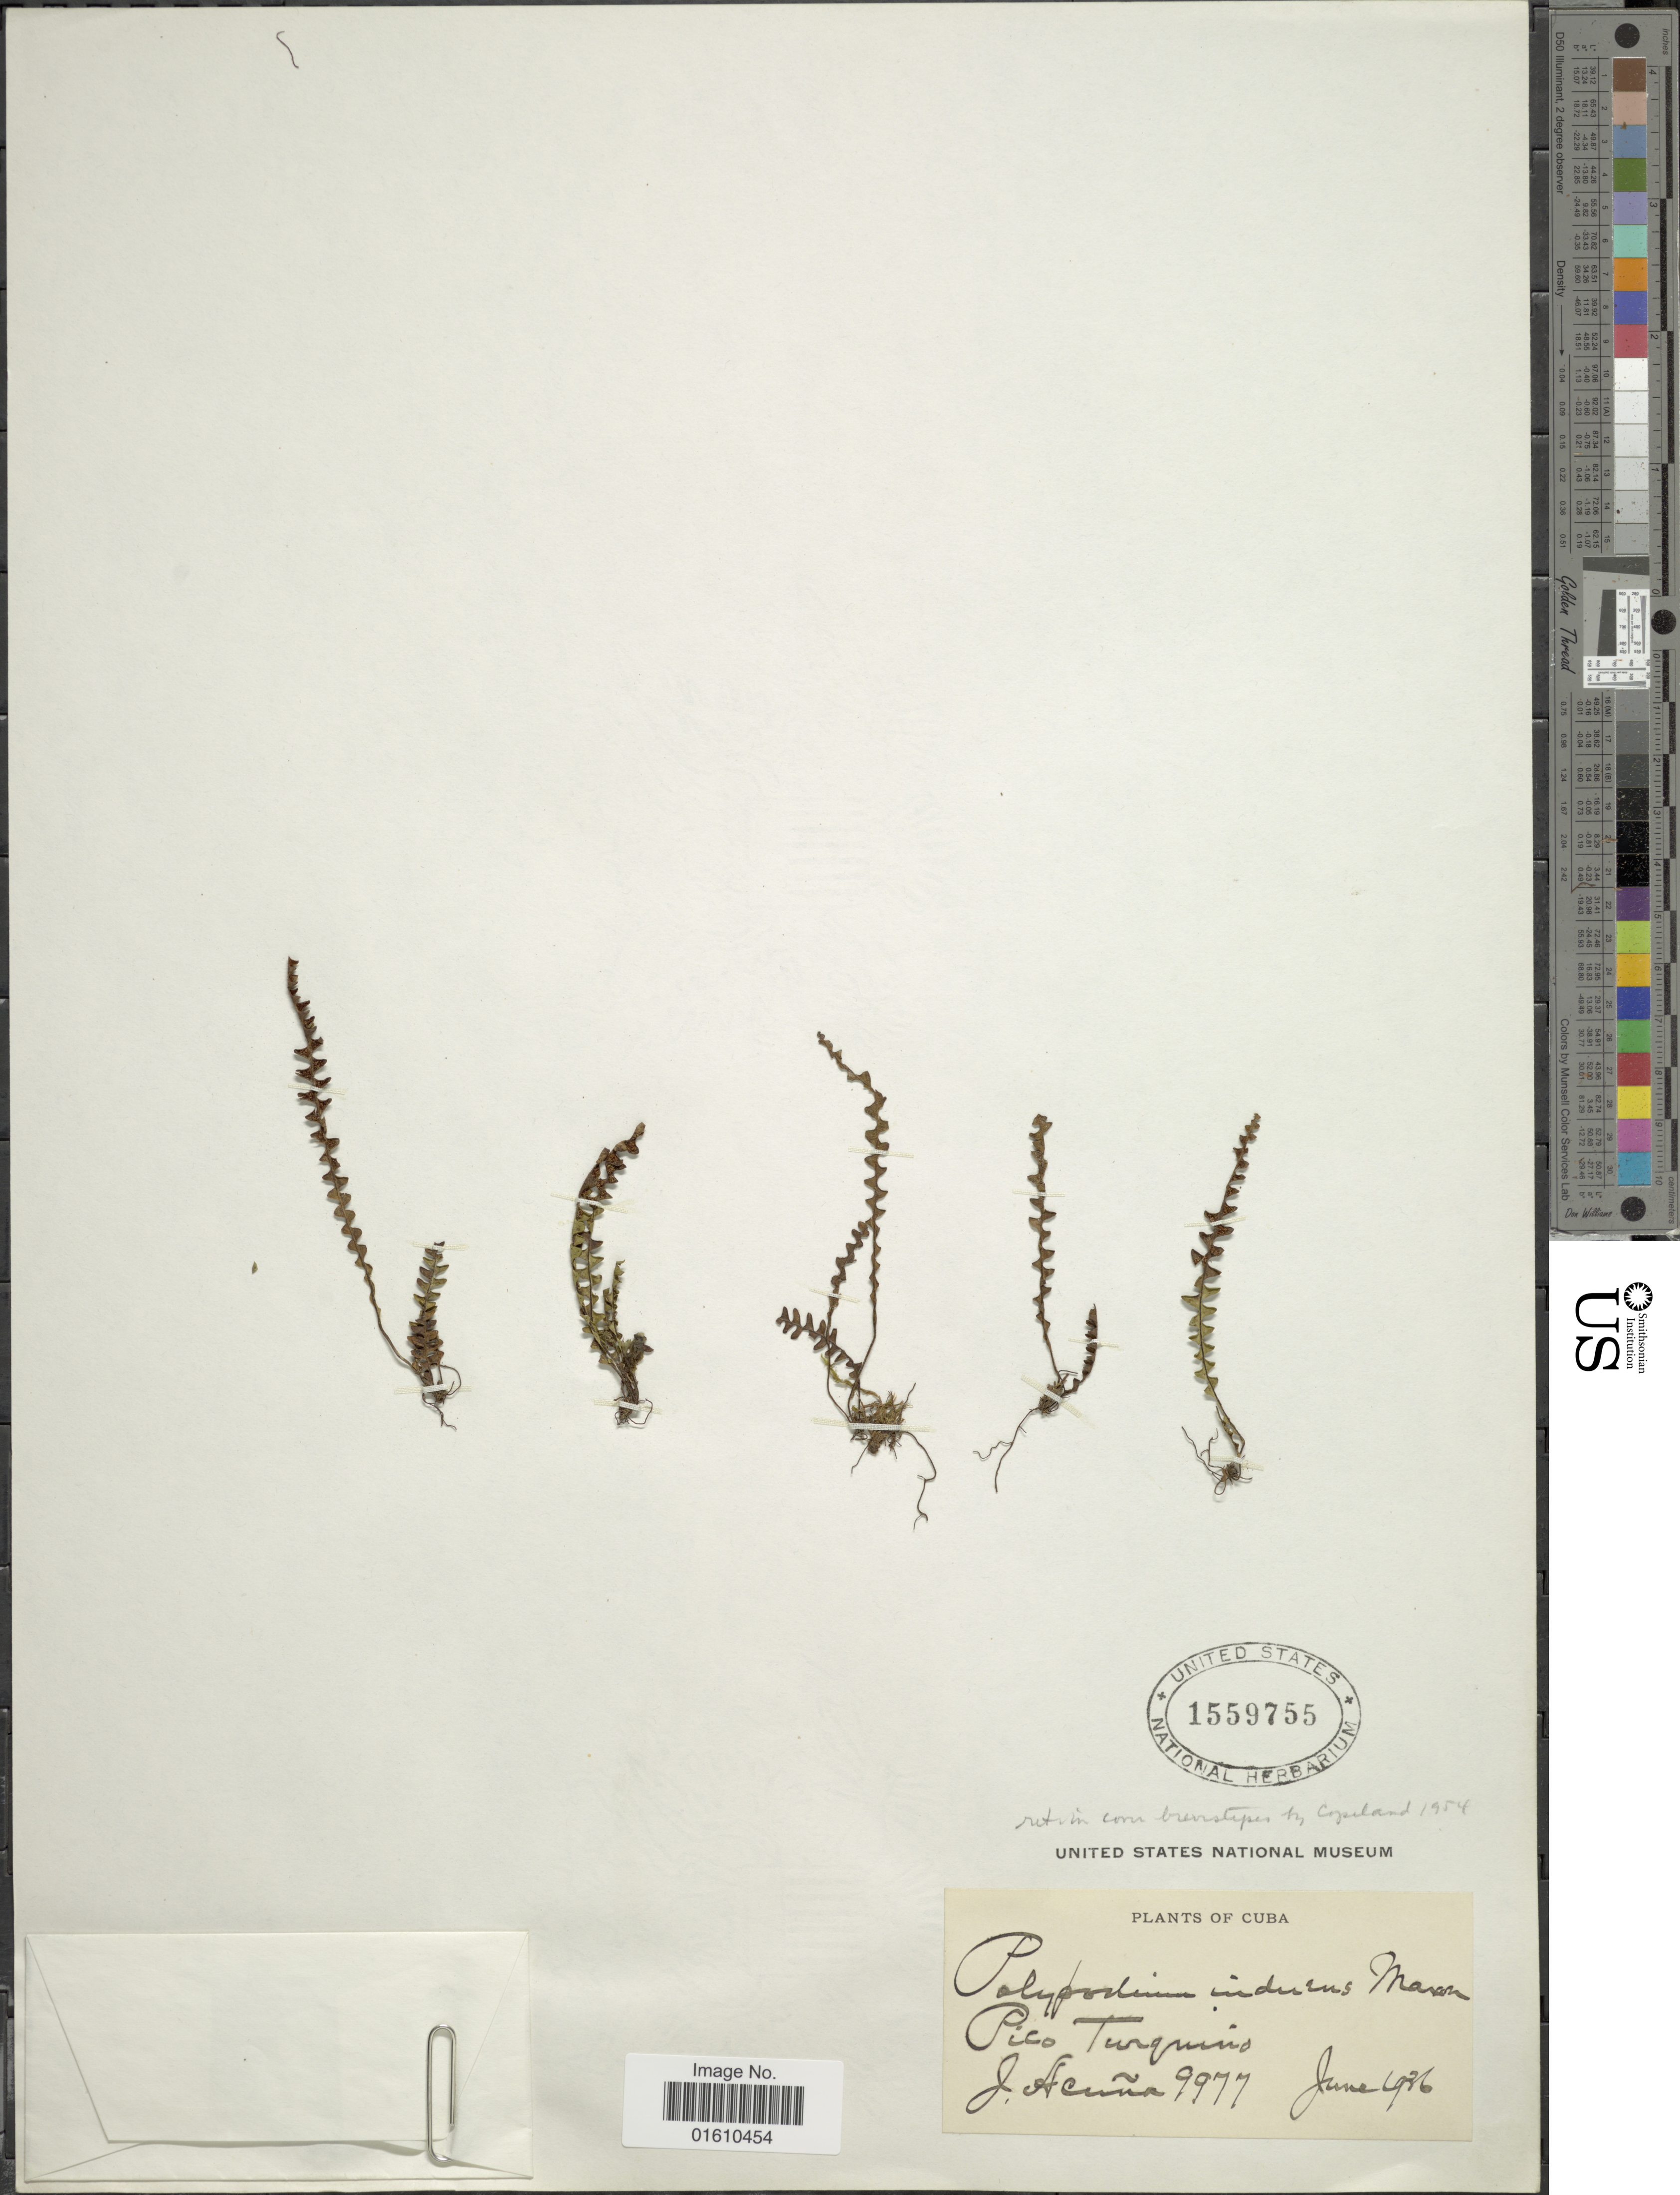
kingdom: Plantae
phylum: Tracheophyta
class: Polypodiopsida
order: Polypodiales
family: Polypodiaceae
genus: Lellingeria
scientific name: Lellingeria brevistipes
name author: (Mett. ex Kuhn) A.R. Sm. & R.C. Moran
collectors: J. Acuña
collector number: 9977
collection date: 1936-06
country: Cuba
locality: Pico Turquino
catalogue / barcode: US 1559755